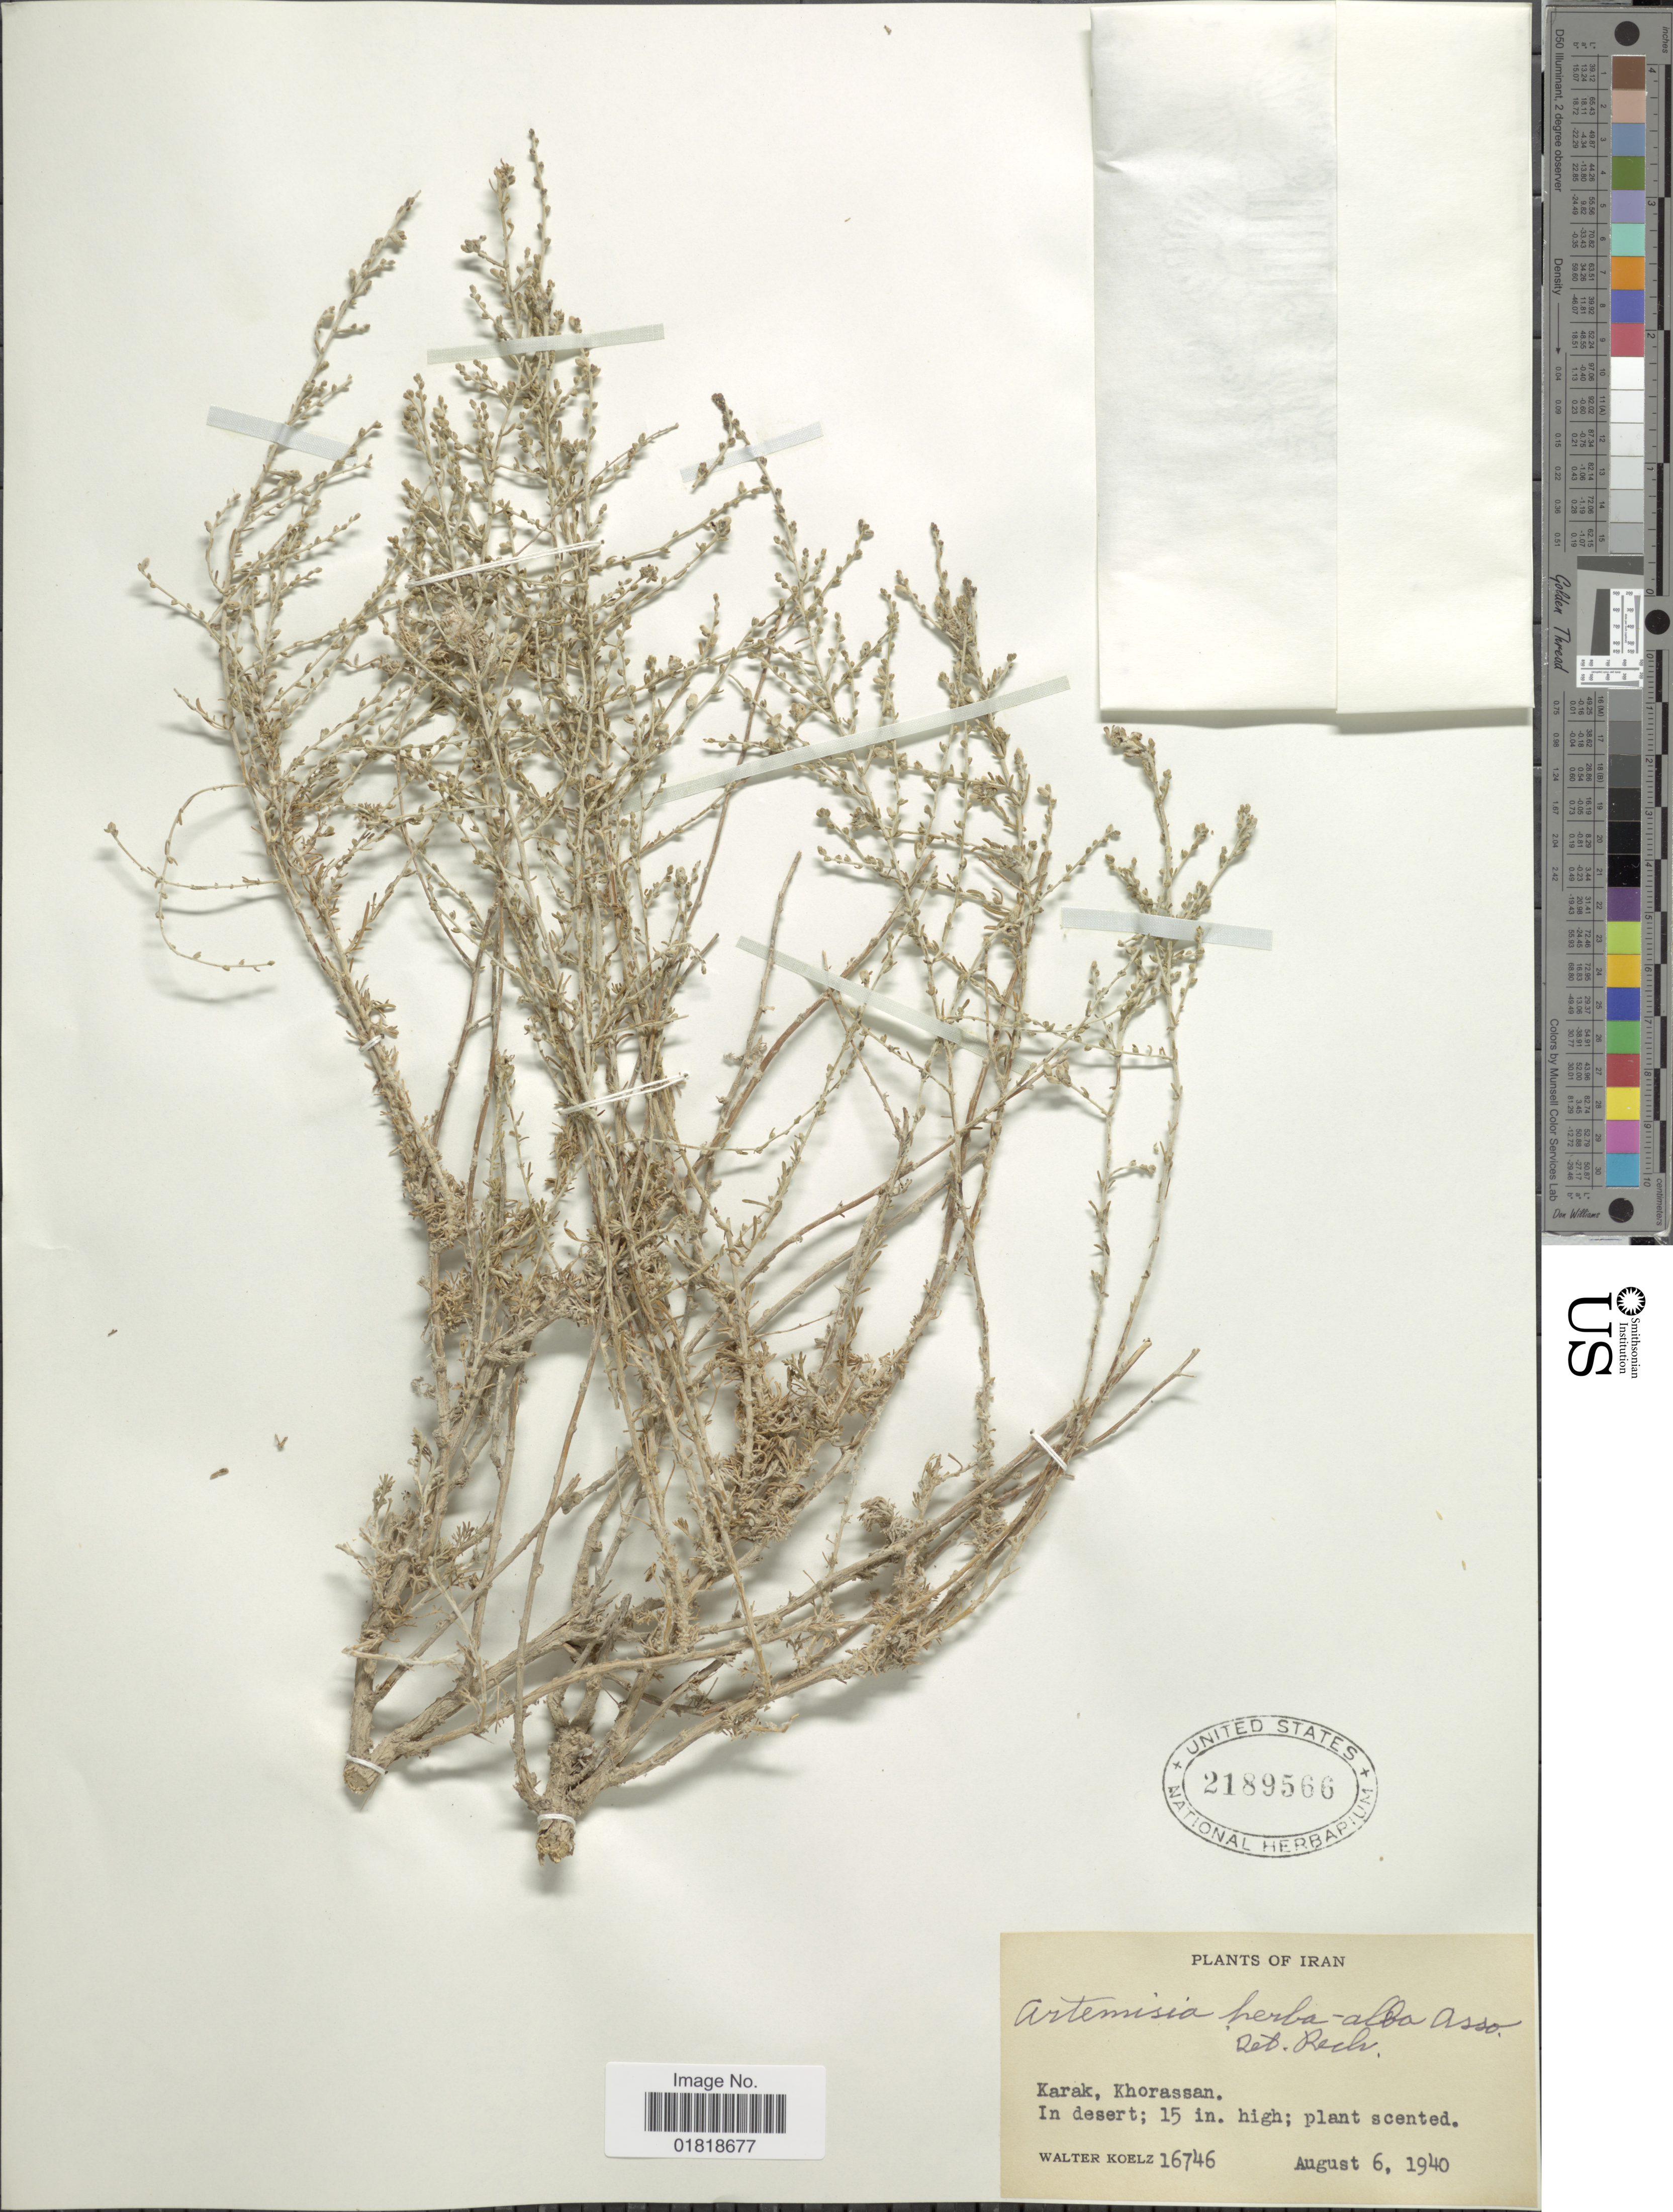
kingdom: Plantae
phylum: Tracheophyta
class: Magnoliopsida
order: Asterales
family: Asteraceae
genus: Artemisia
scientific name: Artemisia herba-alba asso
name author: Asso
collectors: W. N. Koelz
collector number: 16746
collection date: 1940-08-06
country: Iran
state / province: Khorasan [obsolete]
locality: Karak, Khorassan, in desert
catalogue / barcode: US 2189566